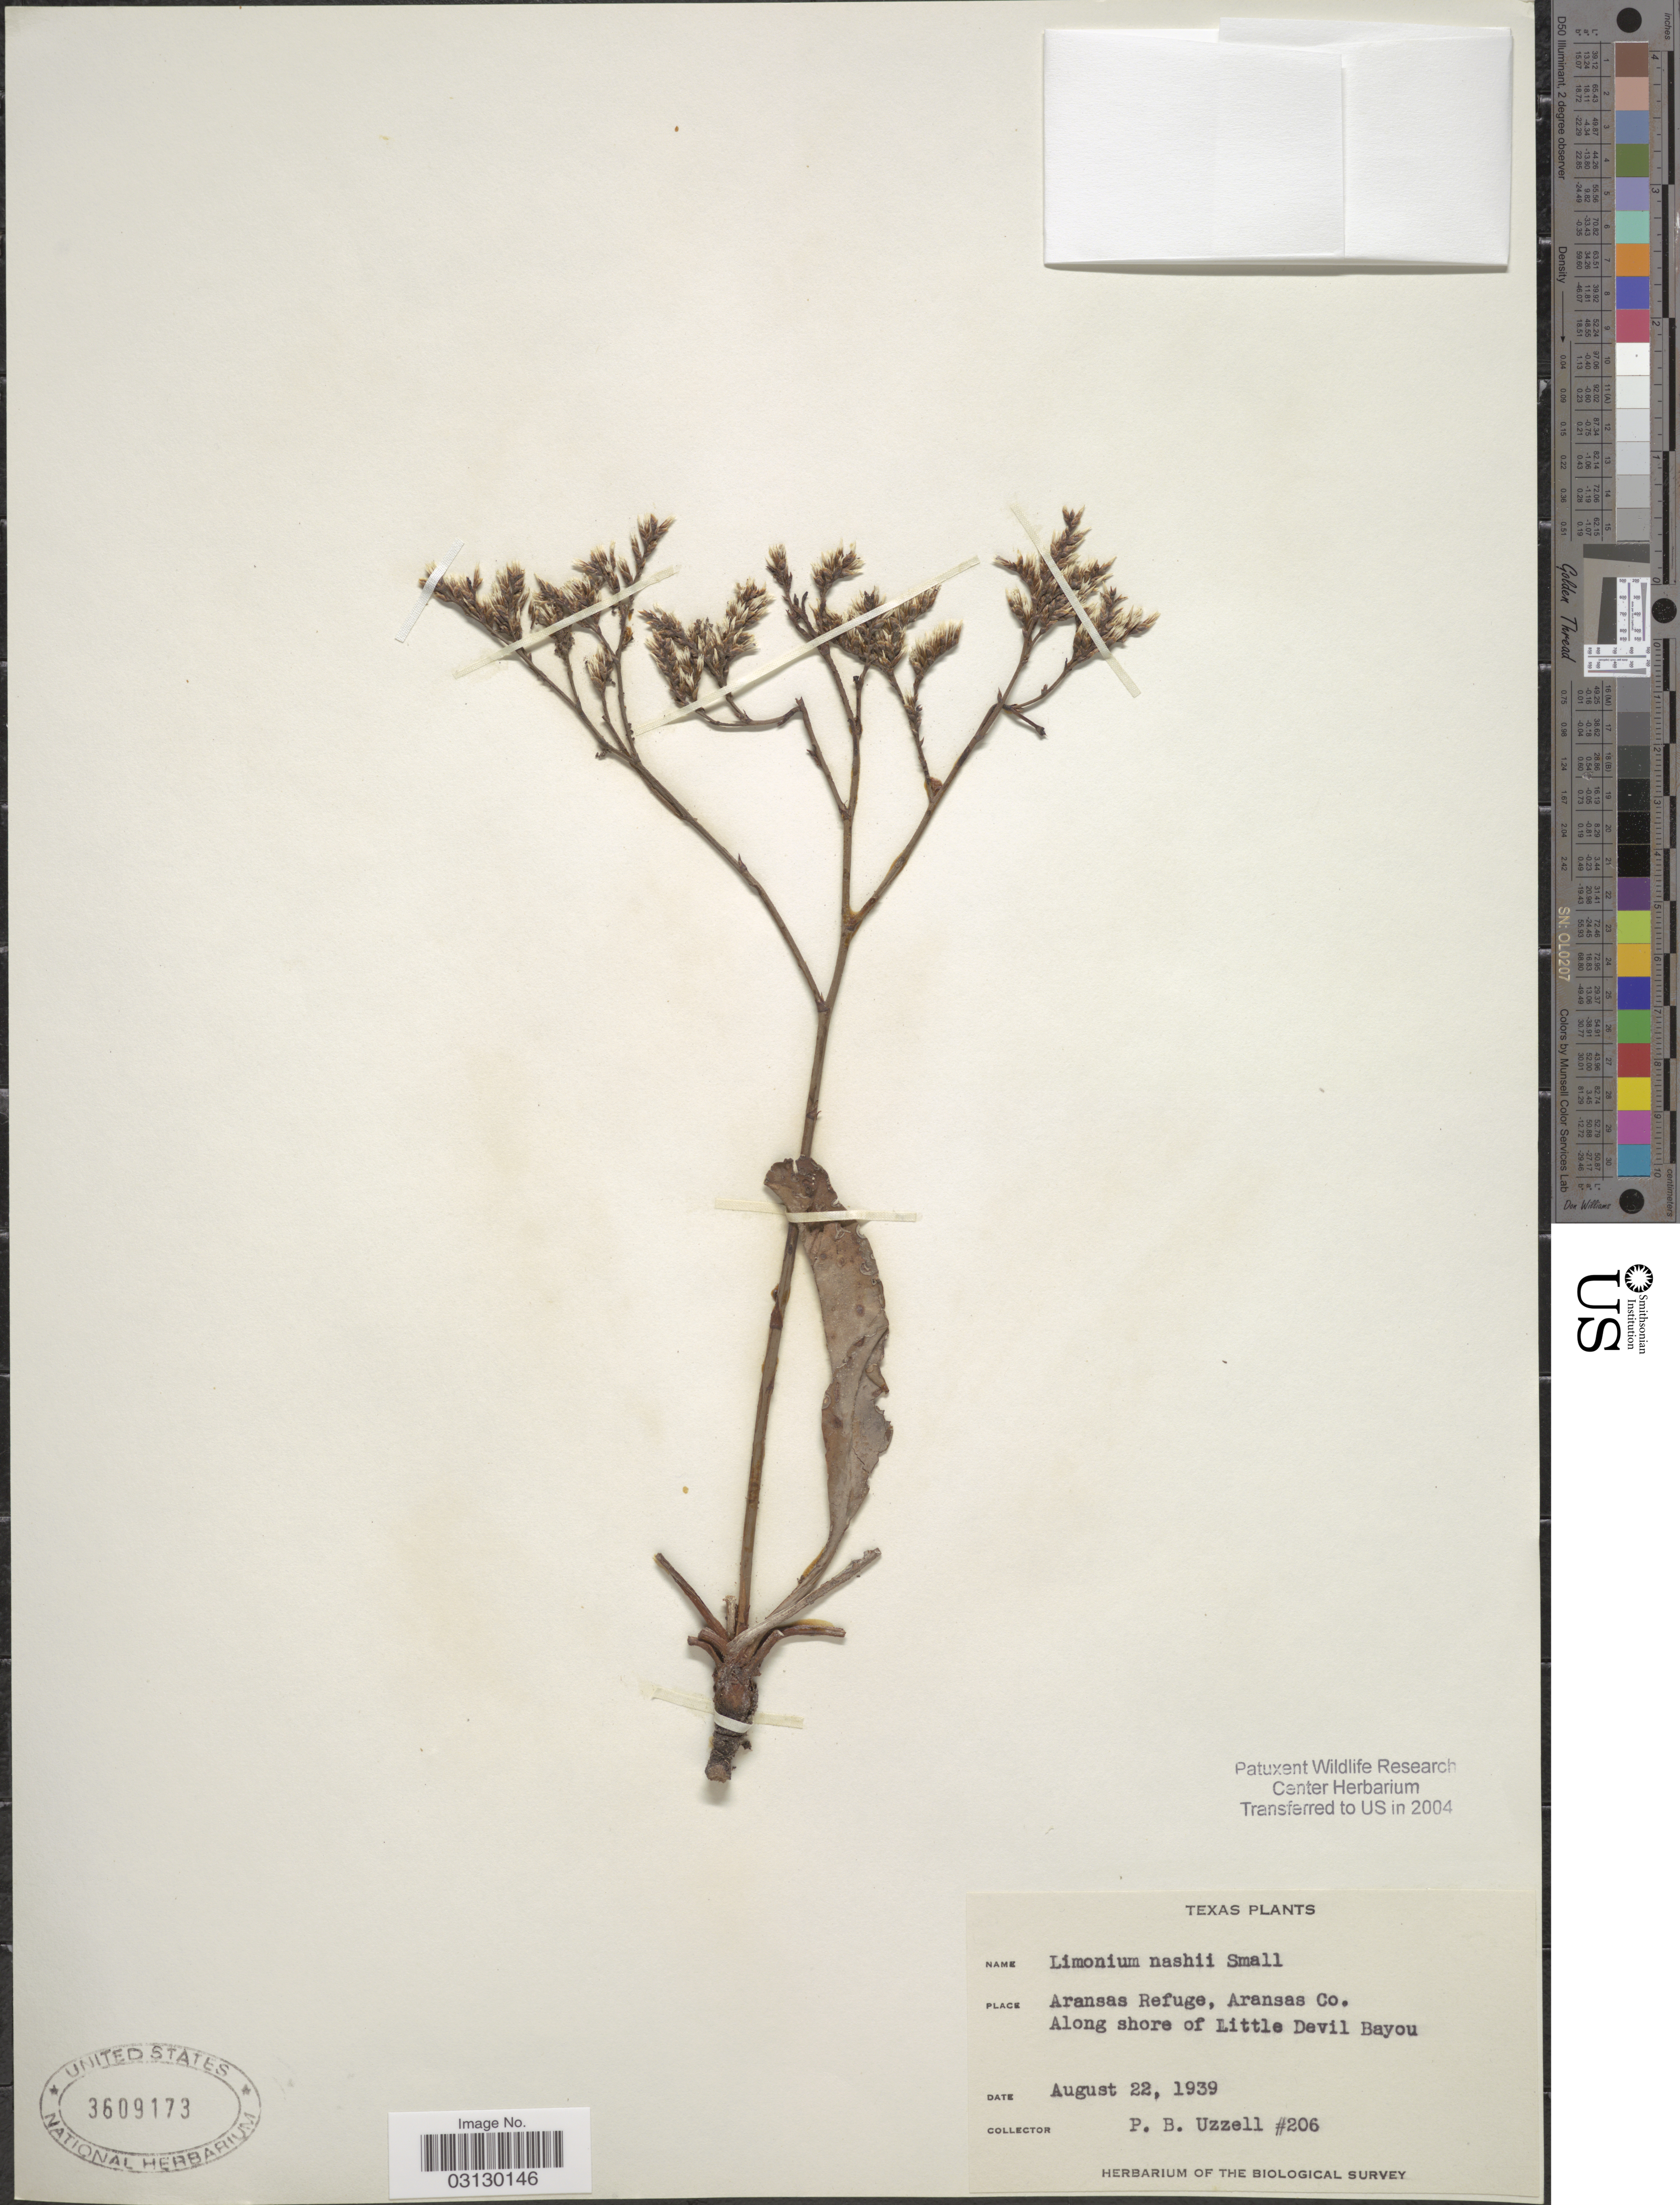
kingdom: Plantae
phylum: Tracheophyta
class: Magnoliopsida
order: Caryophyllales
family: Plumbaginaceae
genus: Limonium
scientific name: Limonium carolinianum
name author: (Walter) Britton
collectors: P. Uzzell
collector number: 206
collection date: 1939-08-22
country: United States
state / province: Texas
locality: Aransas Refuge, Aransas Co. Along shore of Little Devil Bayou.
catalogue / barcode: US 3609173